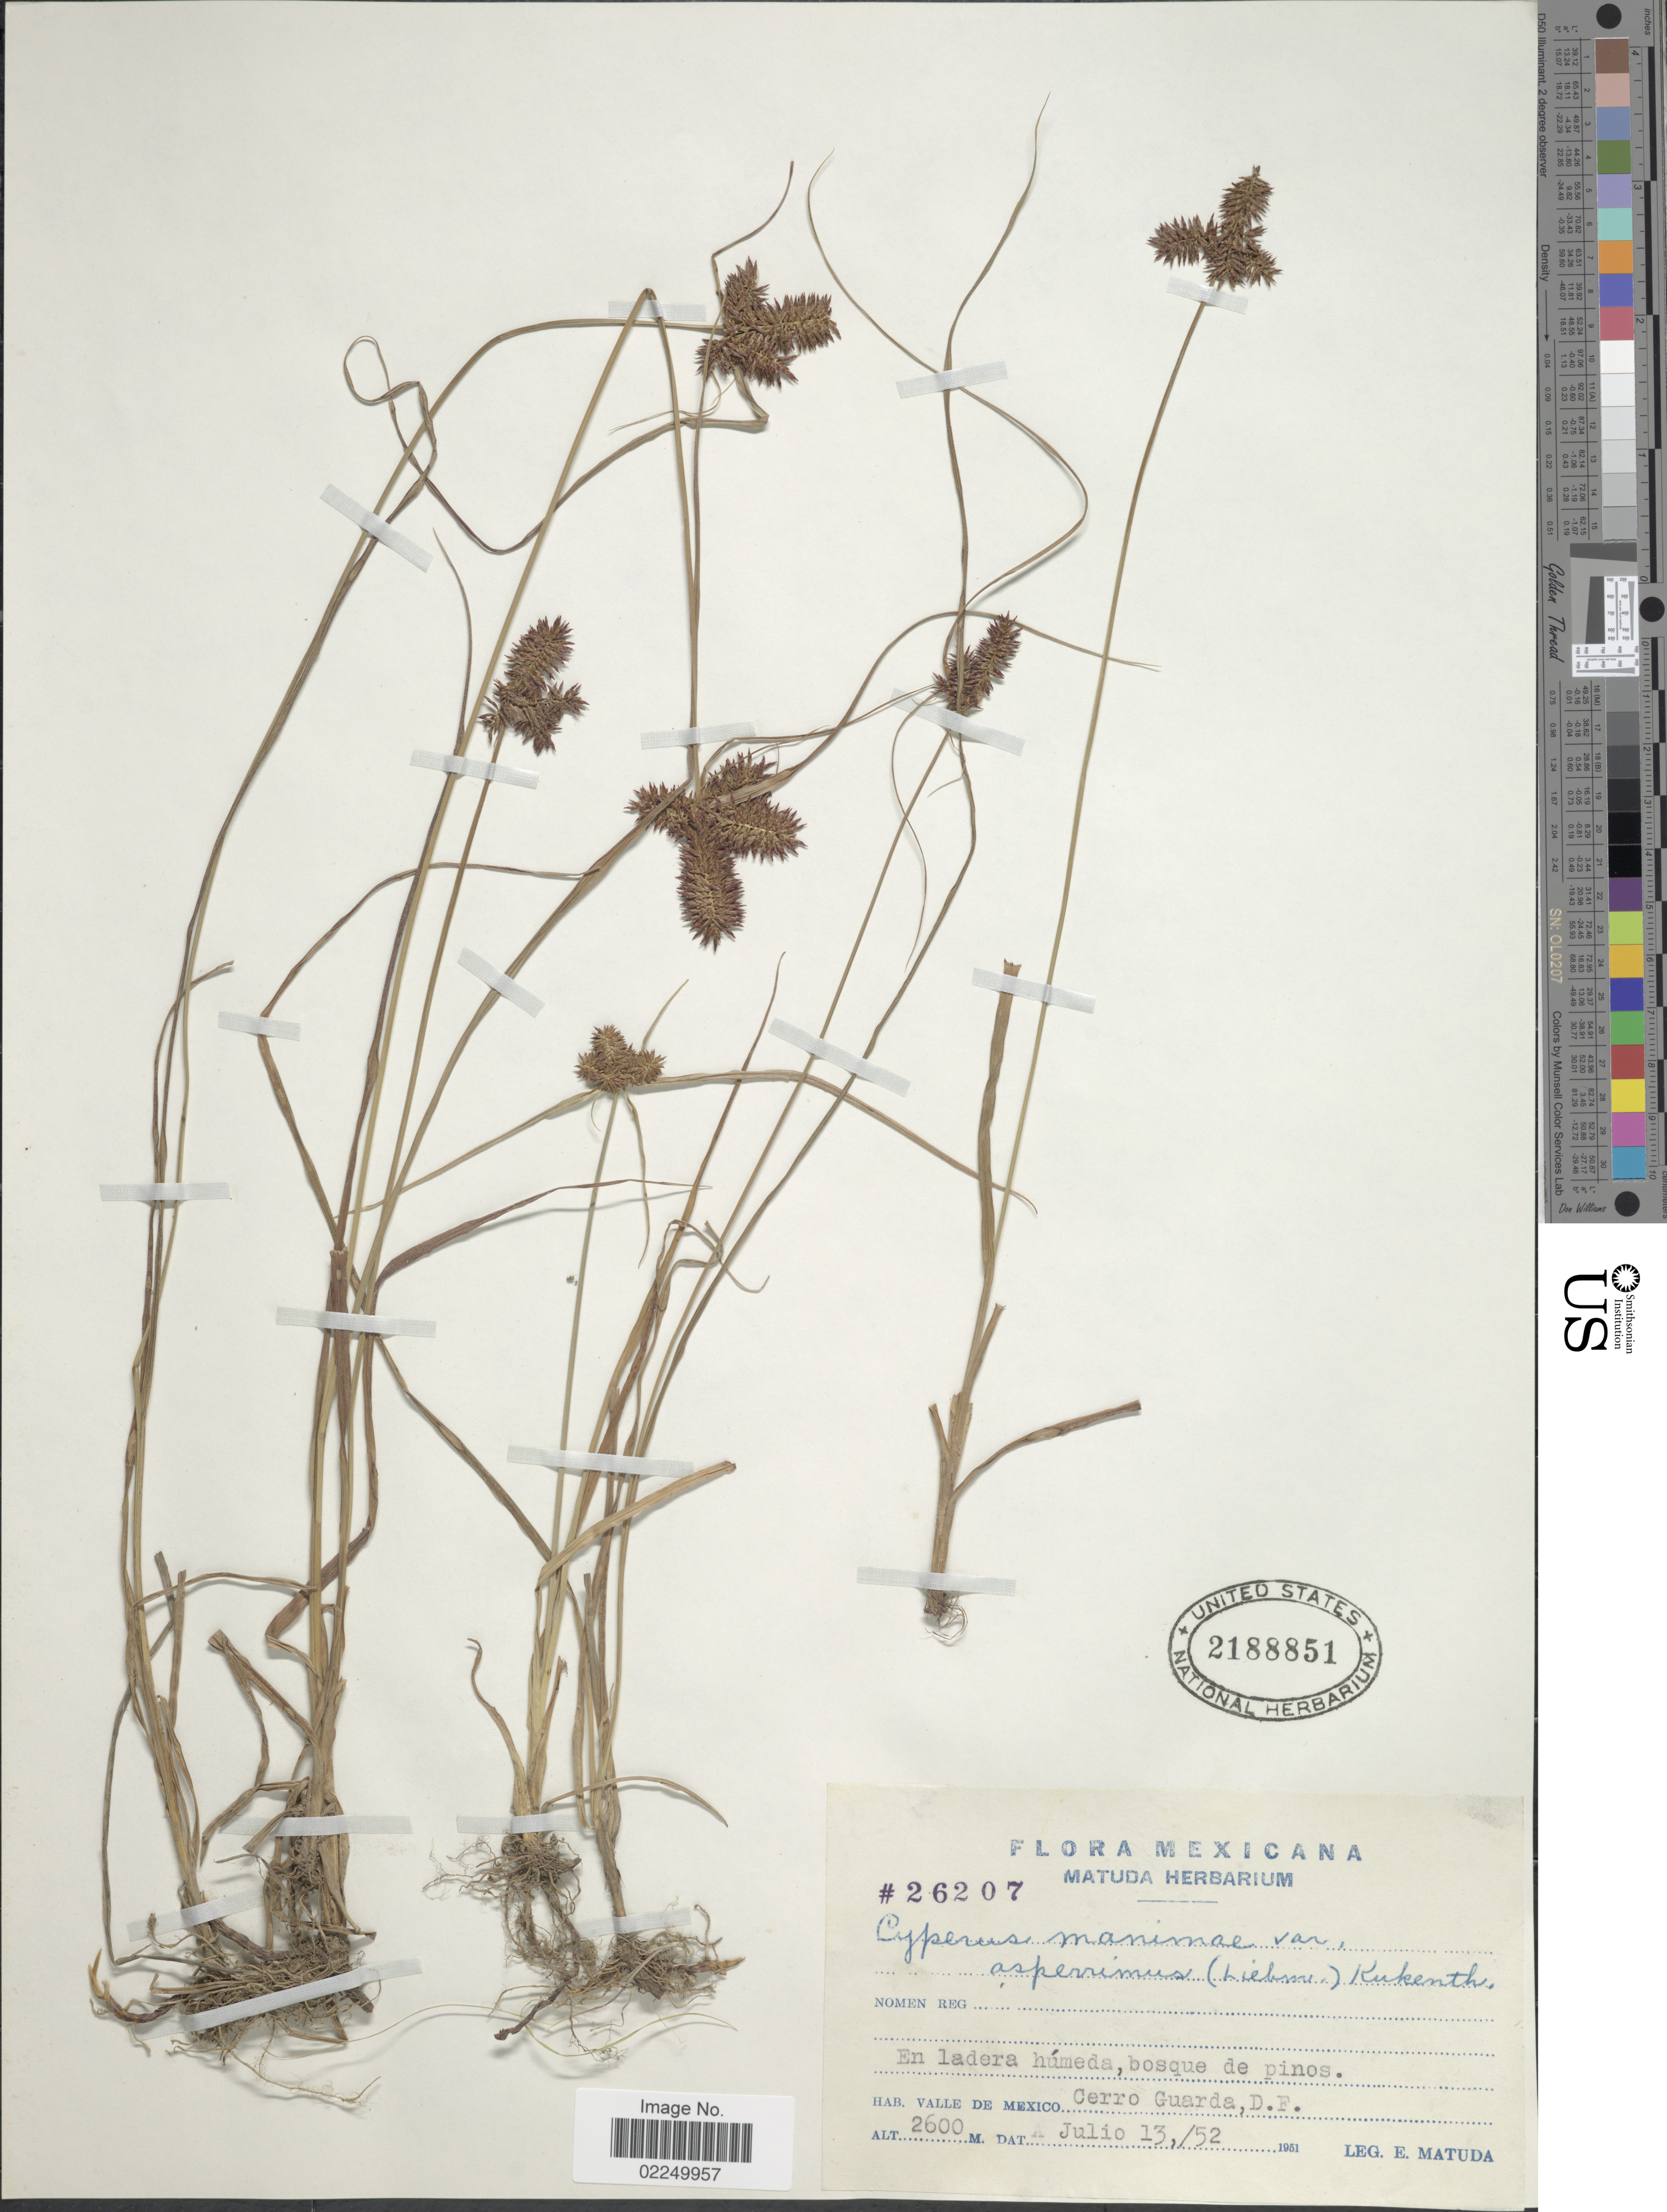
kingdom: Plantae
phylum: Tracheophyta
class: Liliopsida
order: Poales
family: Cyperaceae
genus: Cyperus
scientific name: Cyperus manimae var. asperrimus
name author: (Liebm.) Kük.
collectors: E. Matuda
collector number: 26207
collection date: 1952-07-13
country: Mexico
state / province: Distrito Federal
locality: En ladera humeda, bosque de pinos, Valle de Mexico, Cerro Guarda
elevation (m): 2600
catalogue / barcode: US 2188851